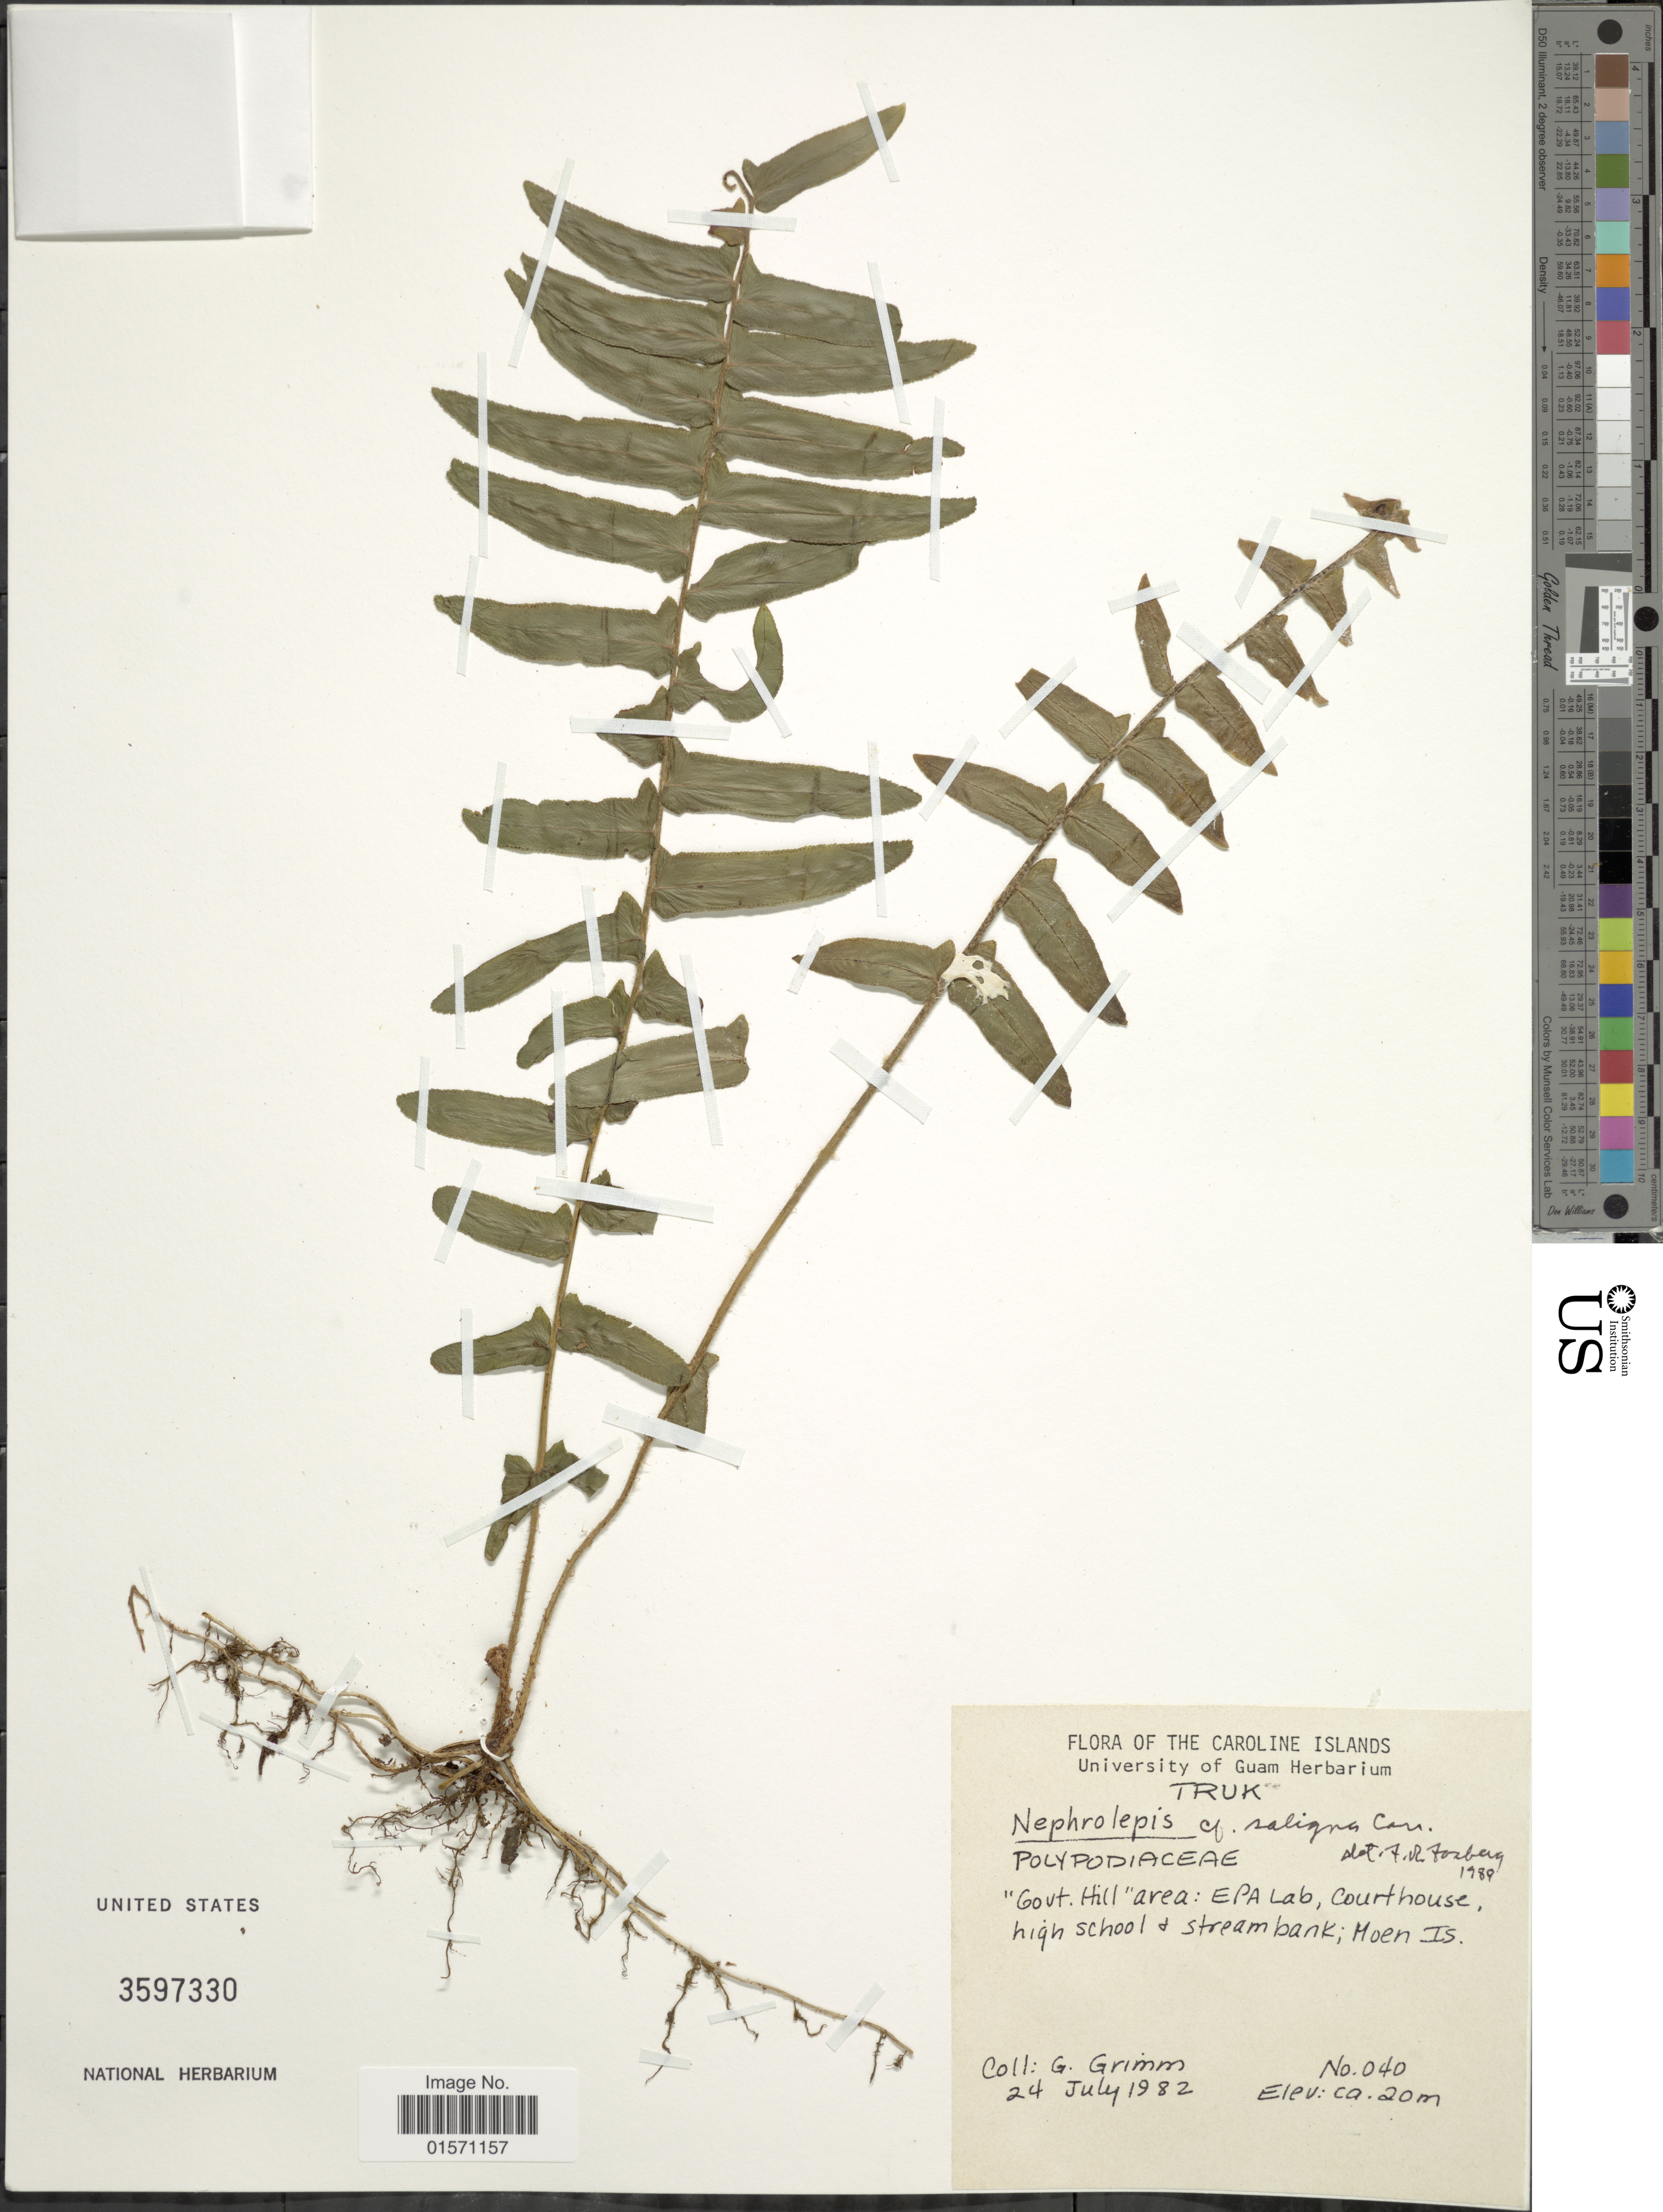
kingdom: Plantae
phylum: Tracheophyta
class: Polypodiopsida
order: Polypodiales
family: Nephrolepidaceae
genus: Nephrolepis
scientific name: Nephrolepis saligna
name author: Cav.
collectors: G. Grimm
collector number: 040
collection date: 1982-07-24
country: Micronesia, Federated States of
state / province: Truk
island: Moen [Wono]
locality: Caroline Islands. "Govt. Hill" area: EPA lab, Courthouse, high school & streambank; Moen Is.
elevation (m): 20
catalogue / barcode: US 3597330